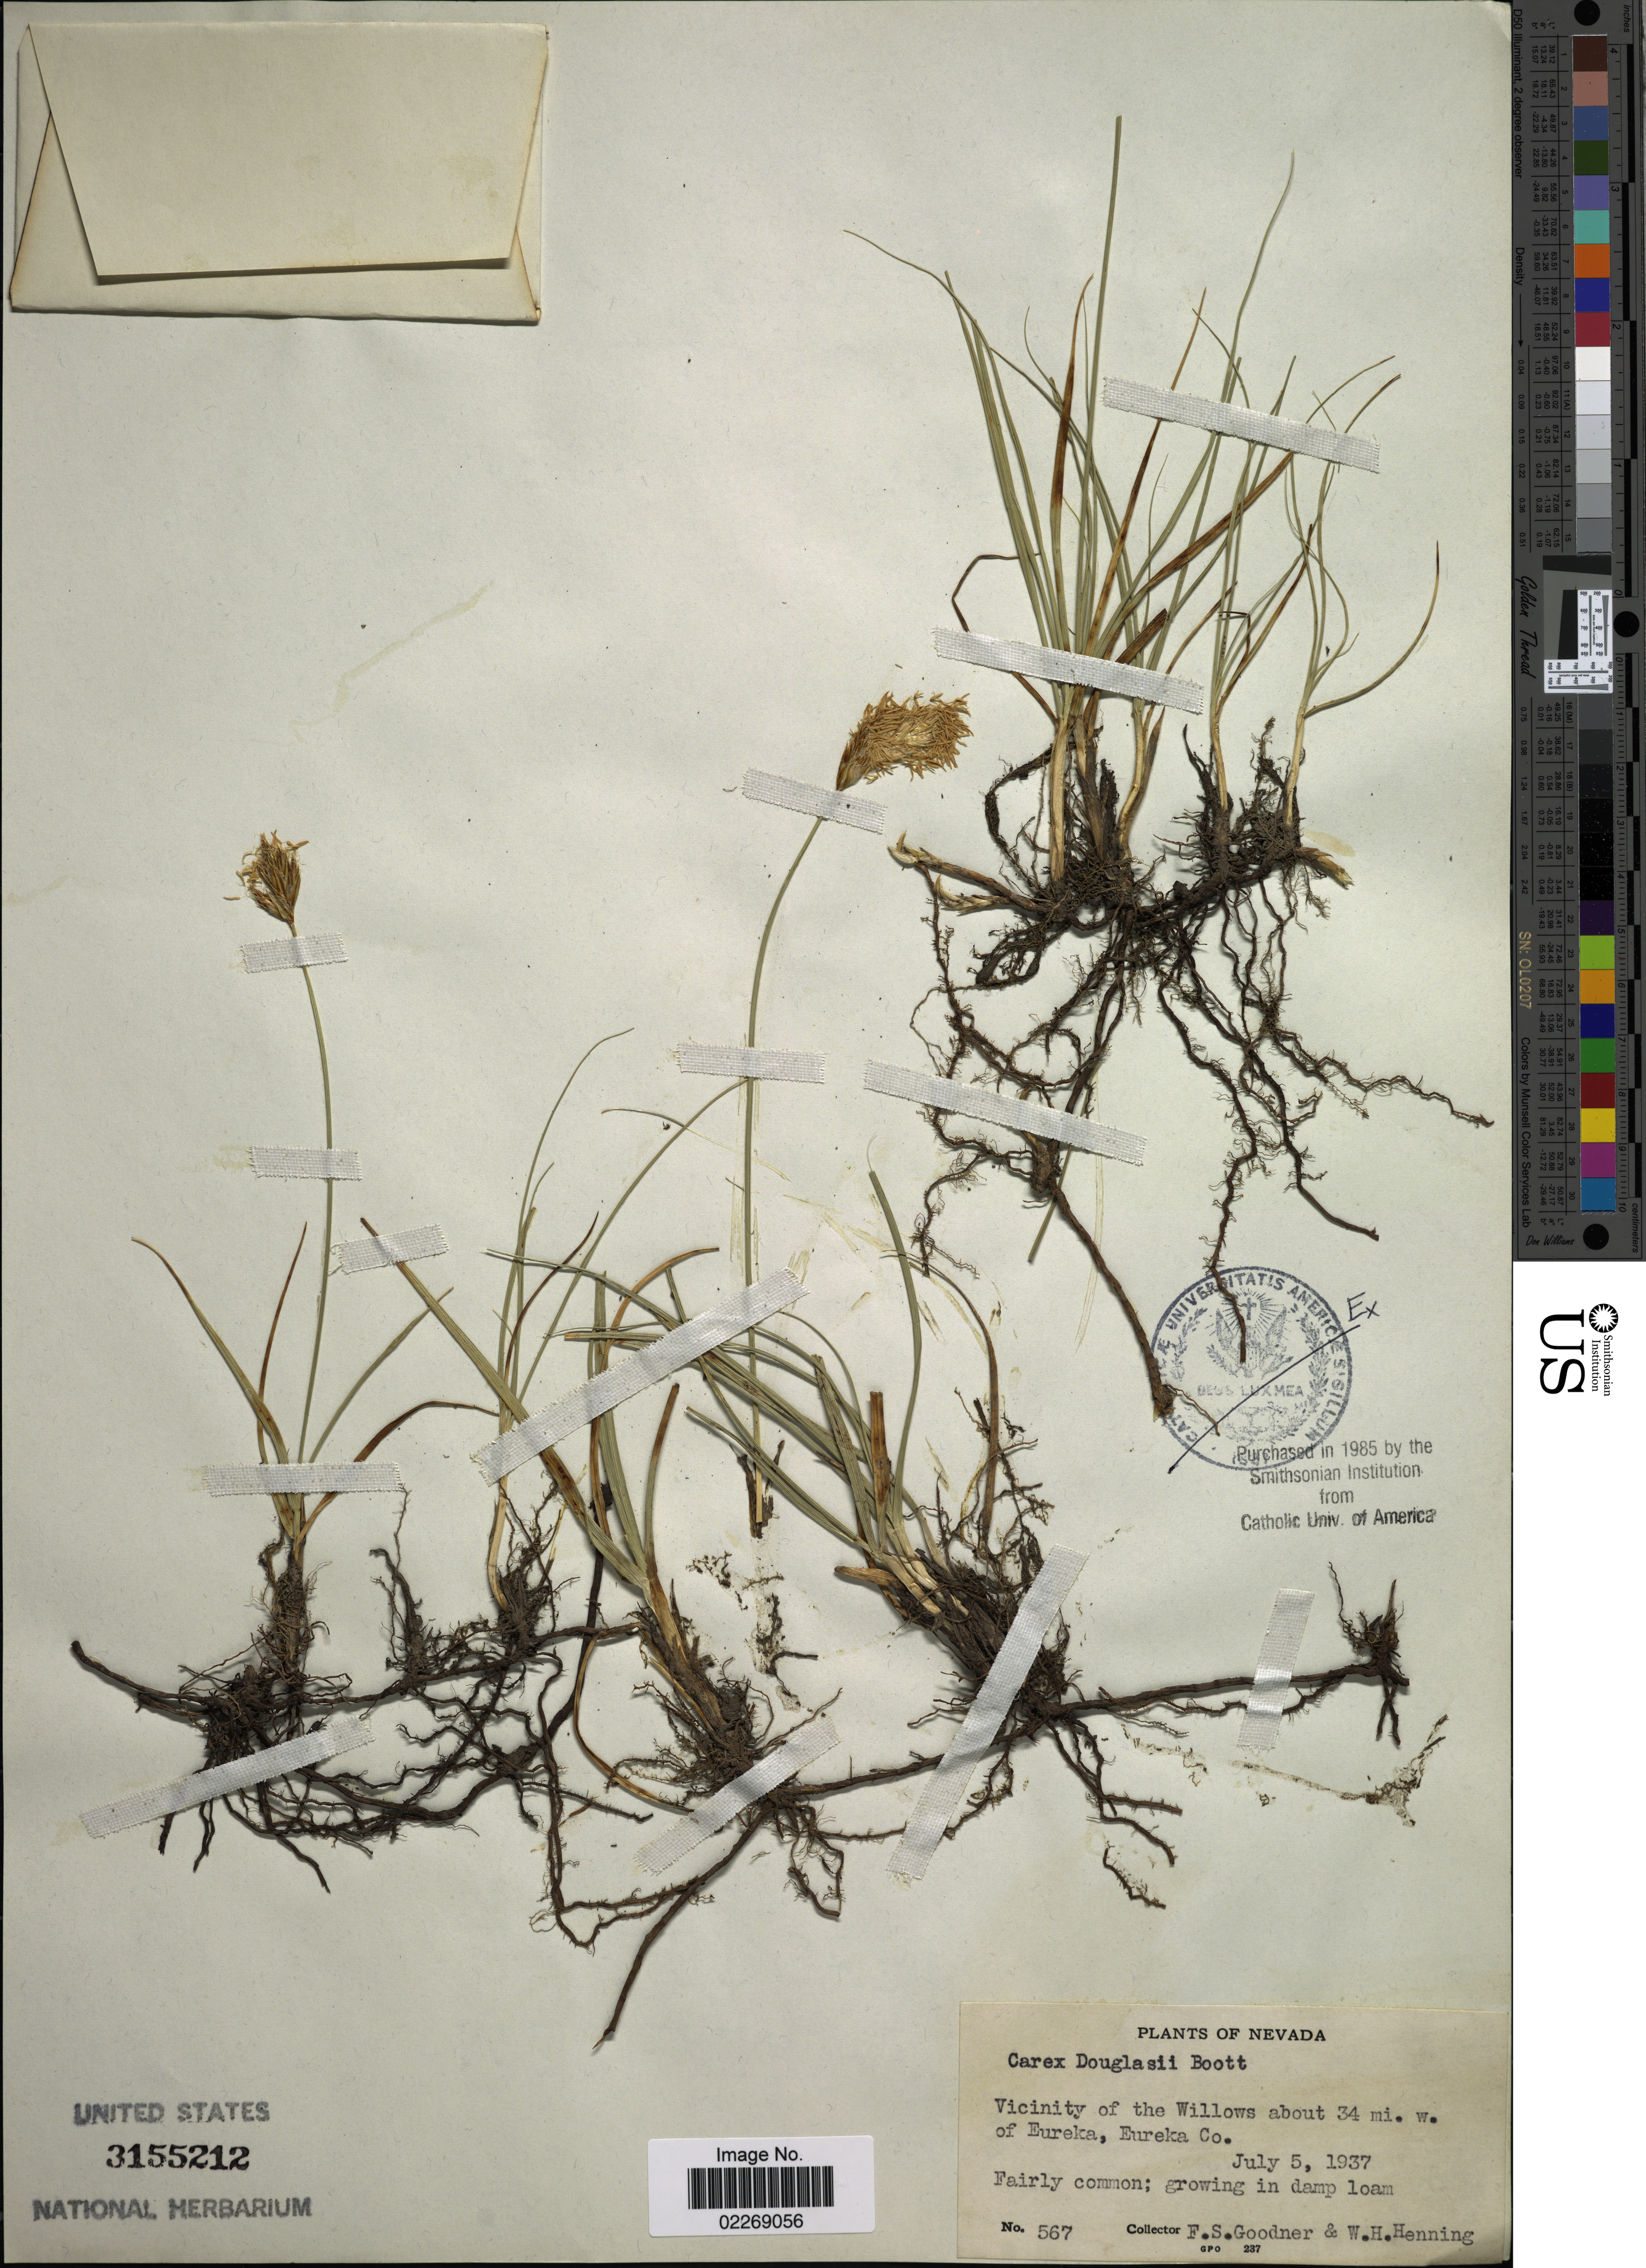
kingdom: Plantae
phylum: Tracheophyta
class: Liliopsida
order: Poales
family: Cyperaceae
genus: Carex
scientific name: Carex douglasii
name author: Boott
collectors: F. Goodner & W. Henning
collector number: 567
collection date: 1937-07-05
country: United States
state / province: Nevada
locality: Vicinity of the Willows about 34 mi. w. of Eureka, Eureka Co.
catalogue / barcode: US 3155212